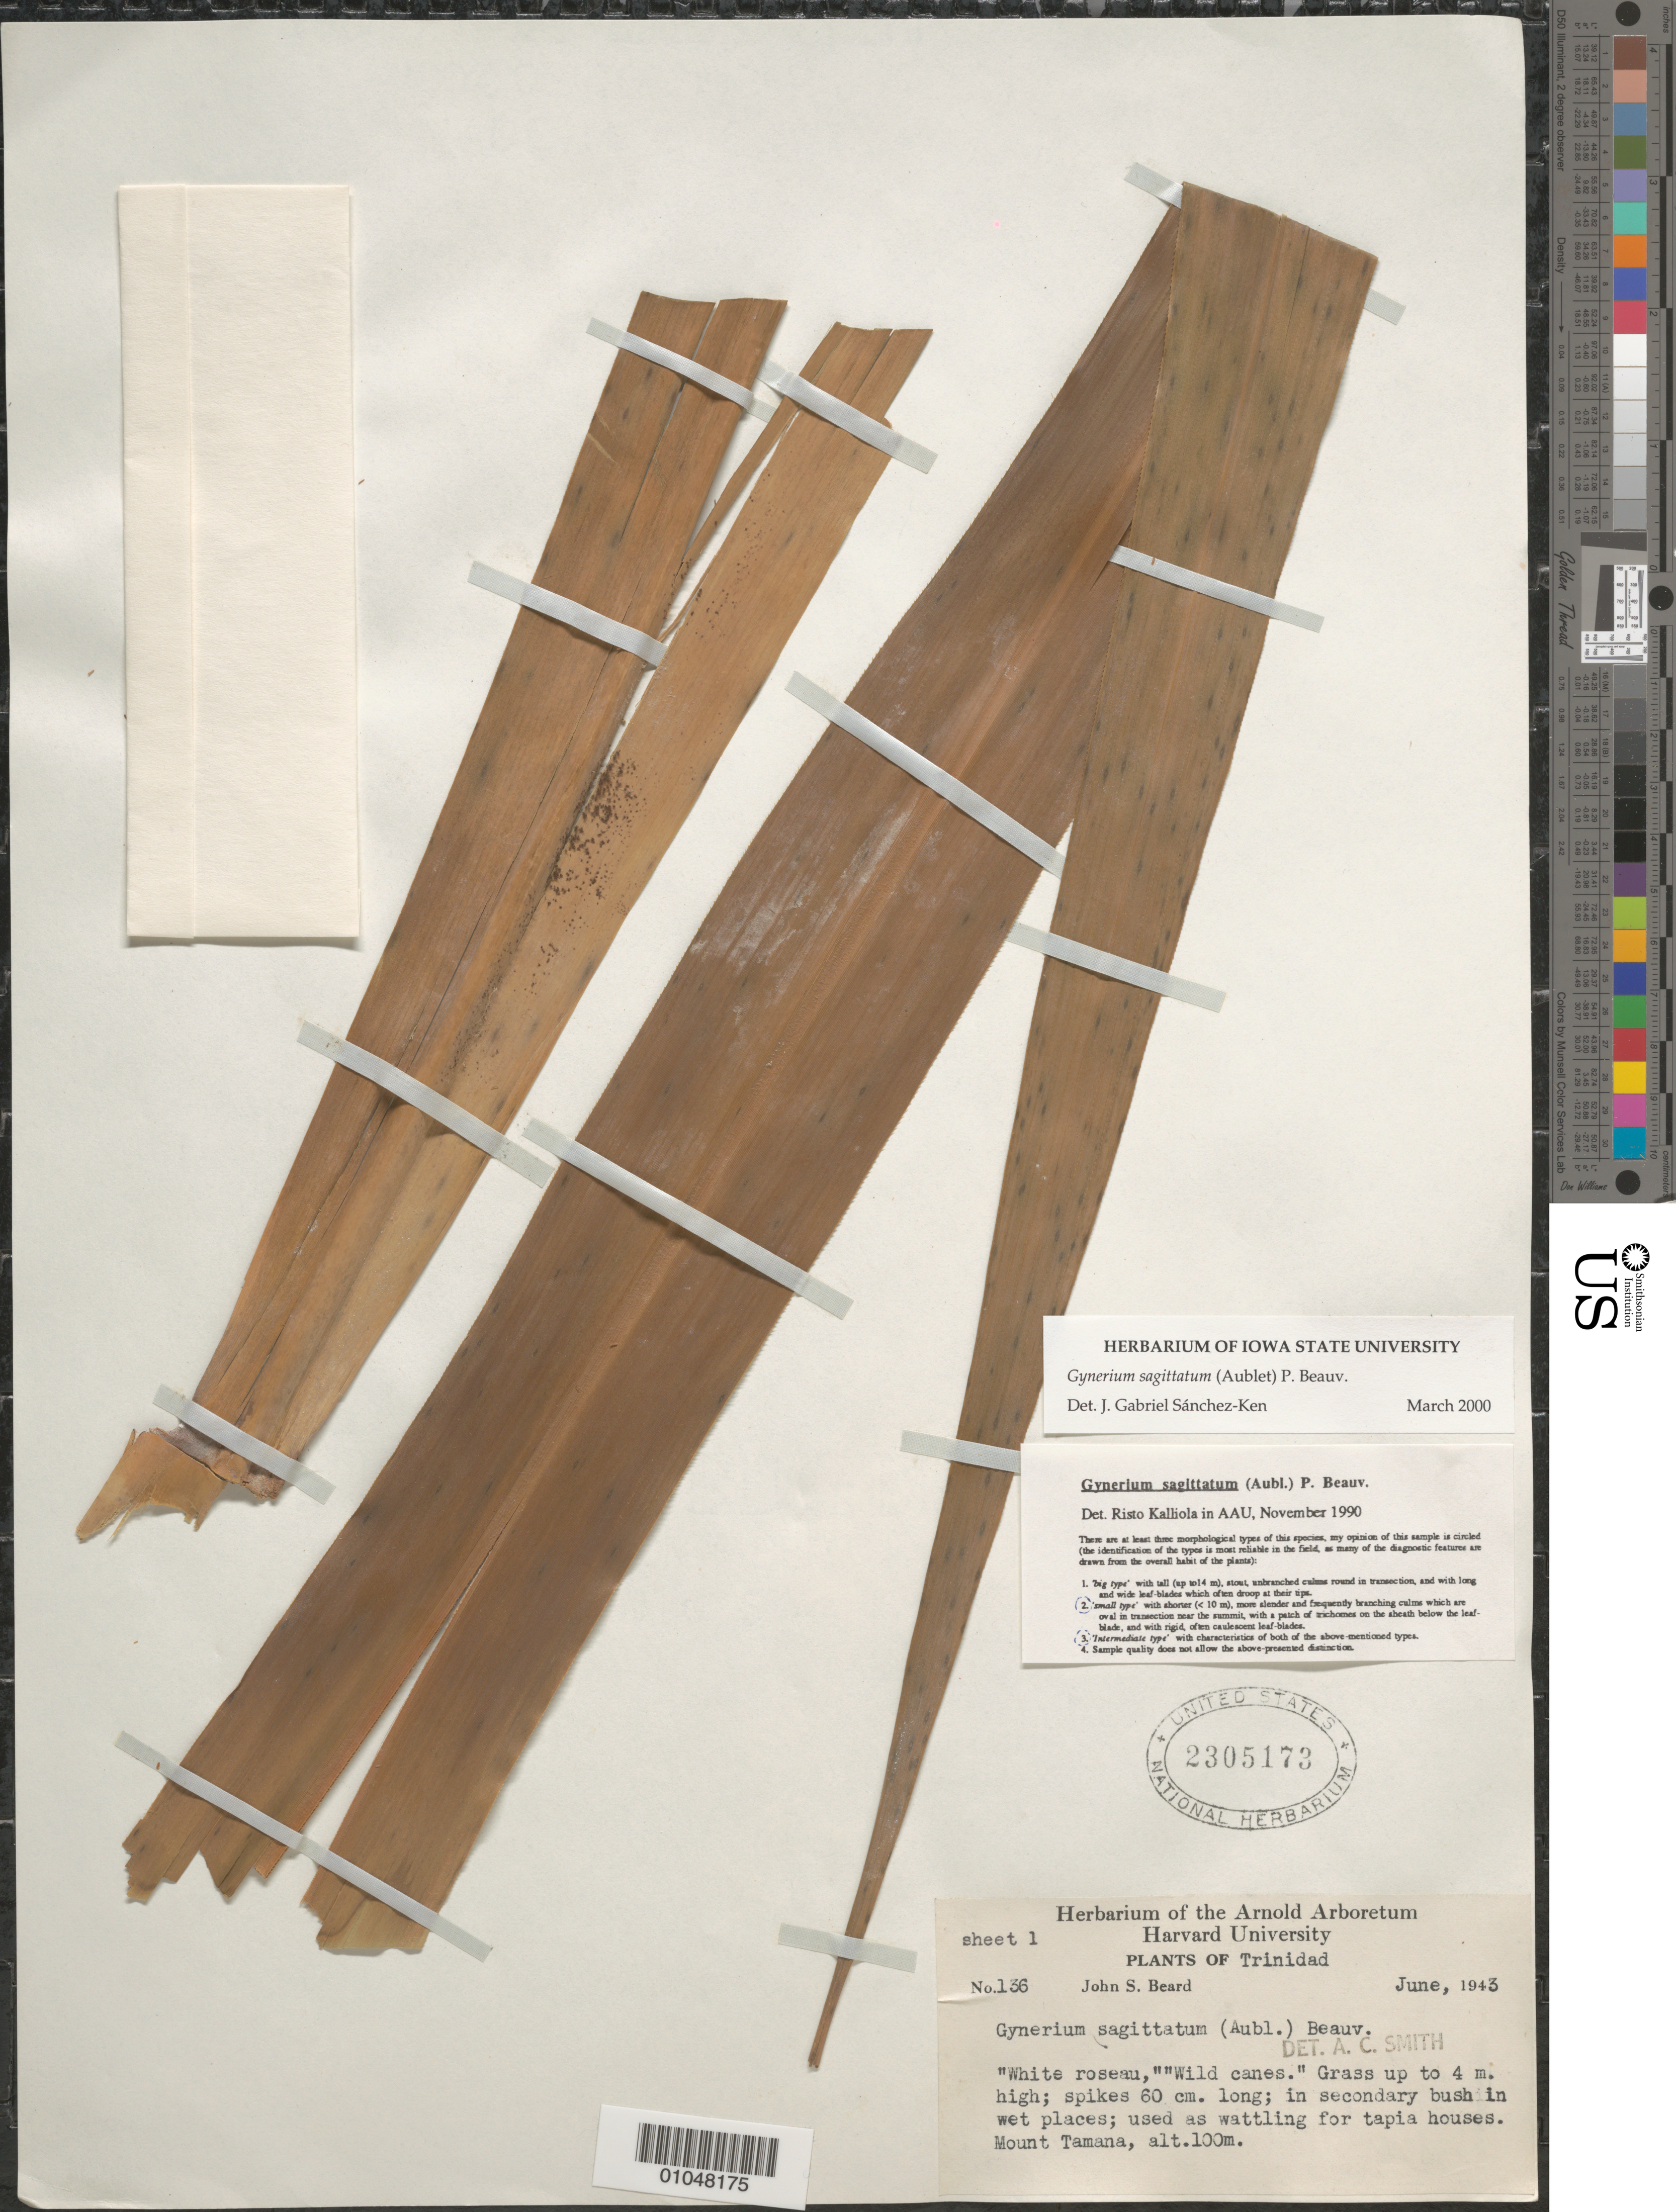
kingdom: Plantae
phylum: Tracheophyta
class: Liliopsida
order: Poales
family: Poaceae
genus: Gynerium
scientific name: Gynerium sagittatum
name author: (Aubl.) P. Beauv.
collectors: J. Beard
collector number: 136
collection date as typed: Jun 1963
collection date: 1963-06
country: Trinidad and Tobago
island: Trinidad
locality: Mount Tamana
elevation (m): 100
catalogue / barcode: US 2305173